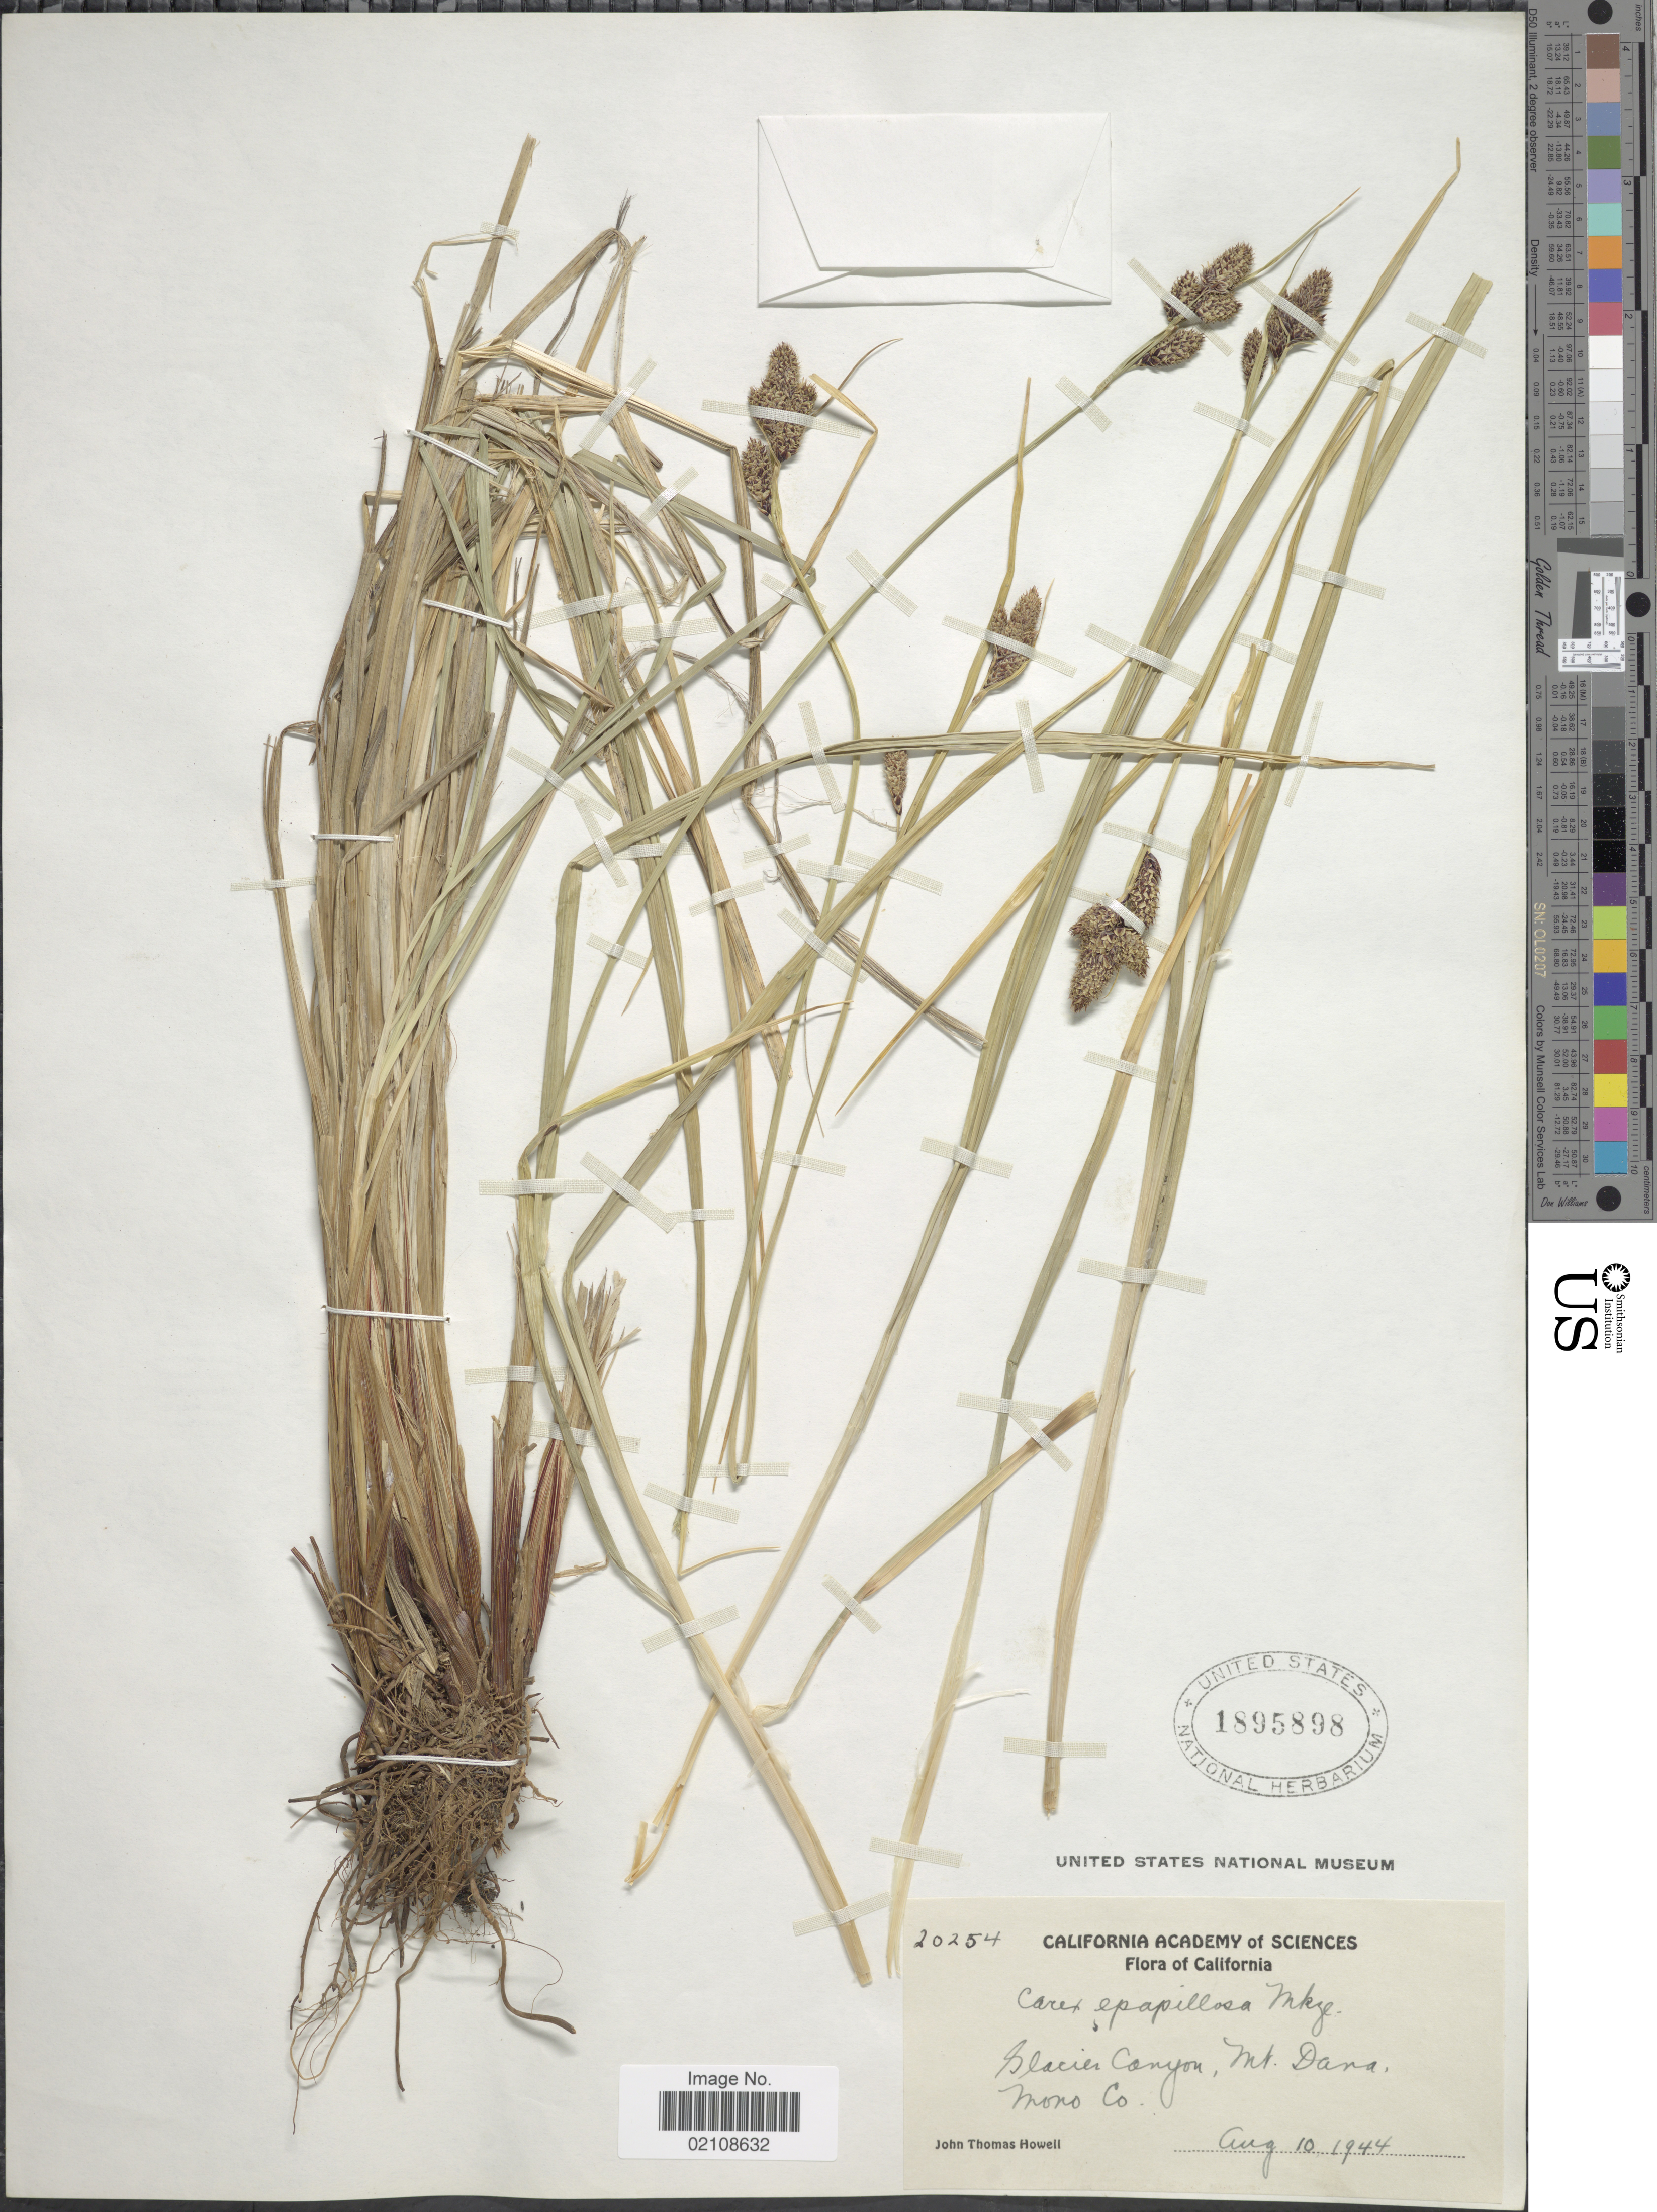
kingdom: Plantae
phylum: Tracheophyta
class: Liliopsida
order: Poales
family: Cyperaceae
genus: Carex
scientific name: Carex epapillosa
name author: Mack.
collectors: J. T. Howell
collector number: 20254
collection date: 1944-08-10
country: United States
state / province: California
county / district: Mono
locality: Glacier Canyon, Mt. Dana, Mono Co.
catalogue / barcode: US 1895898